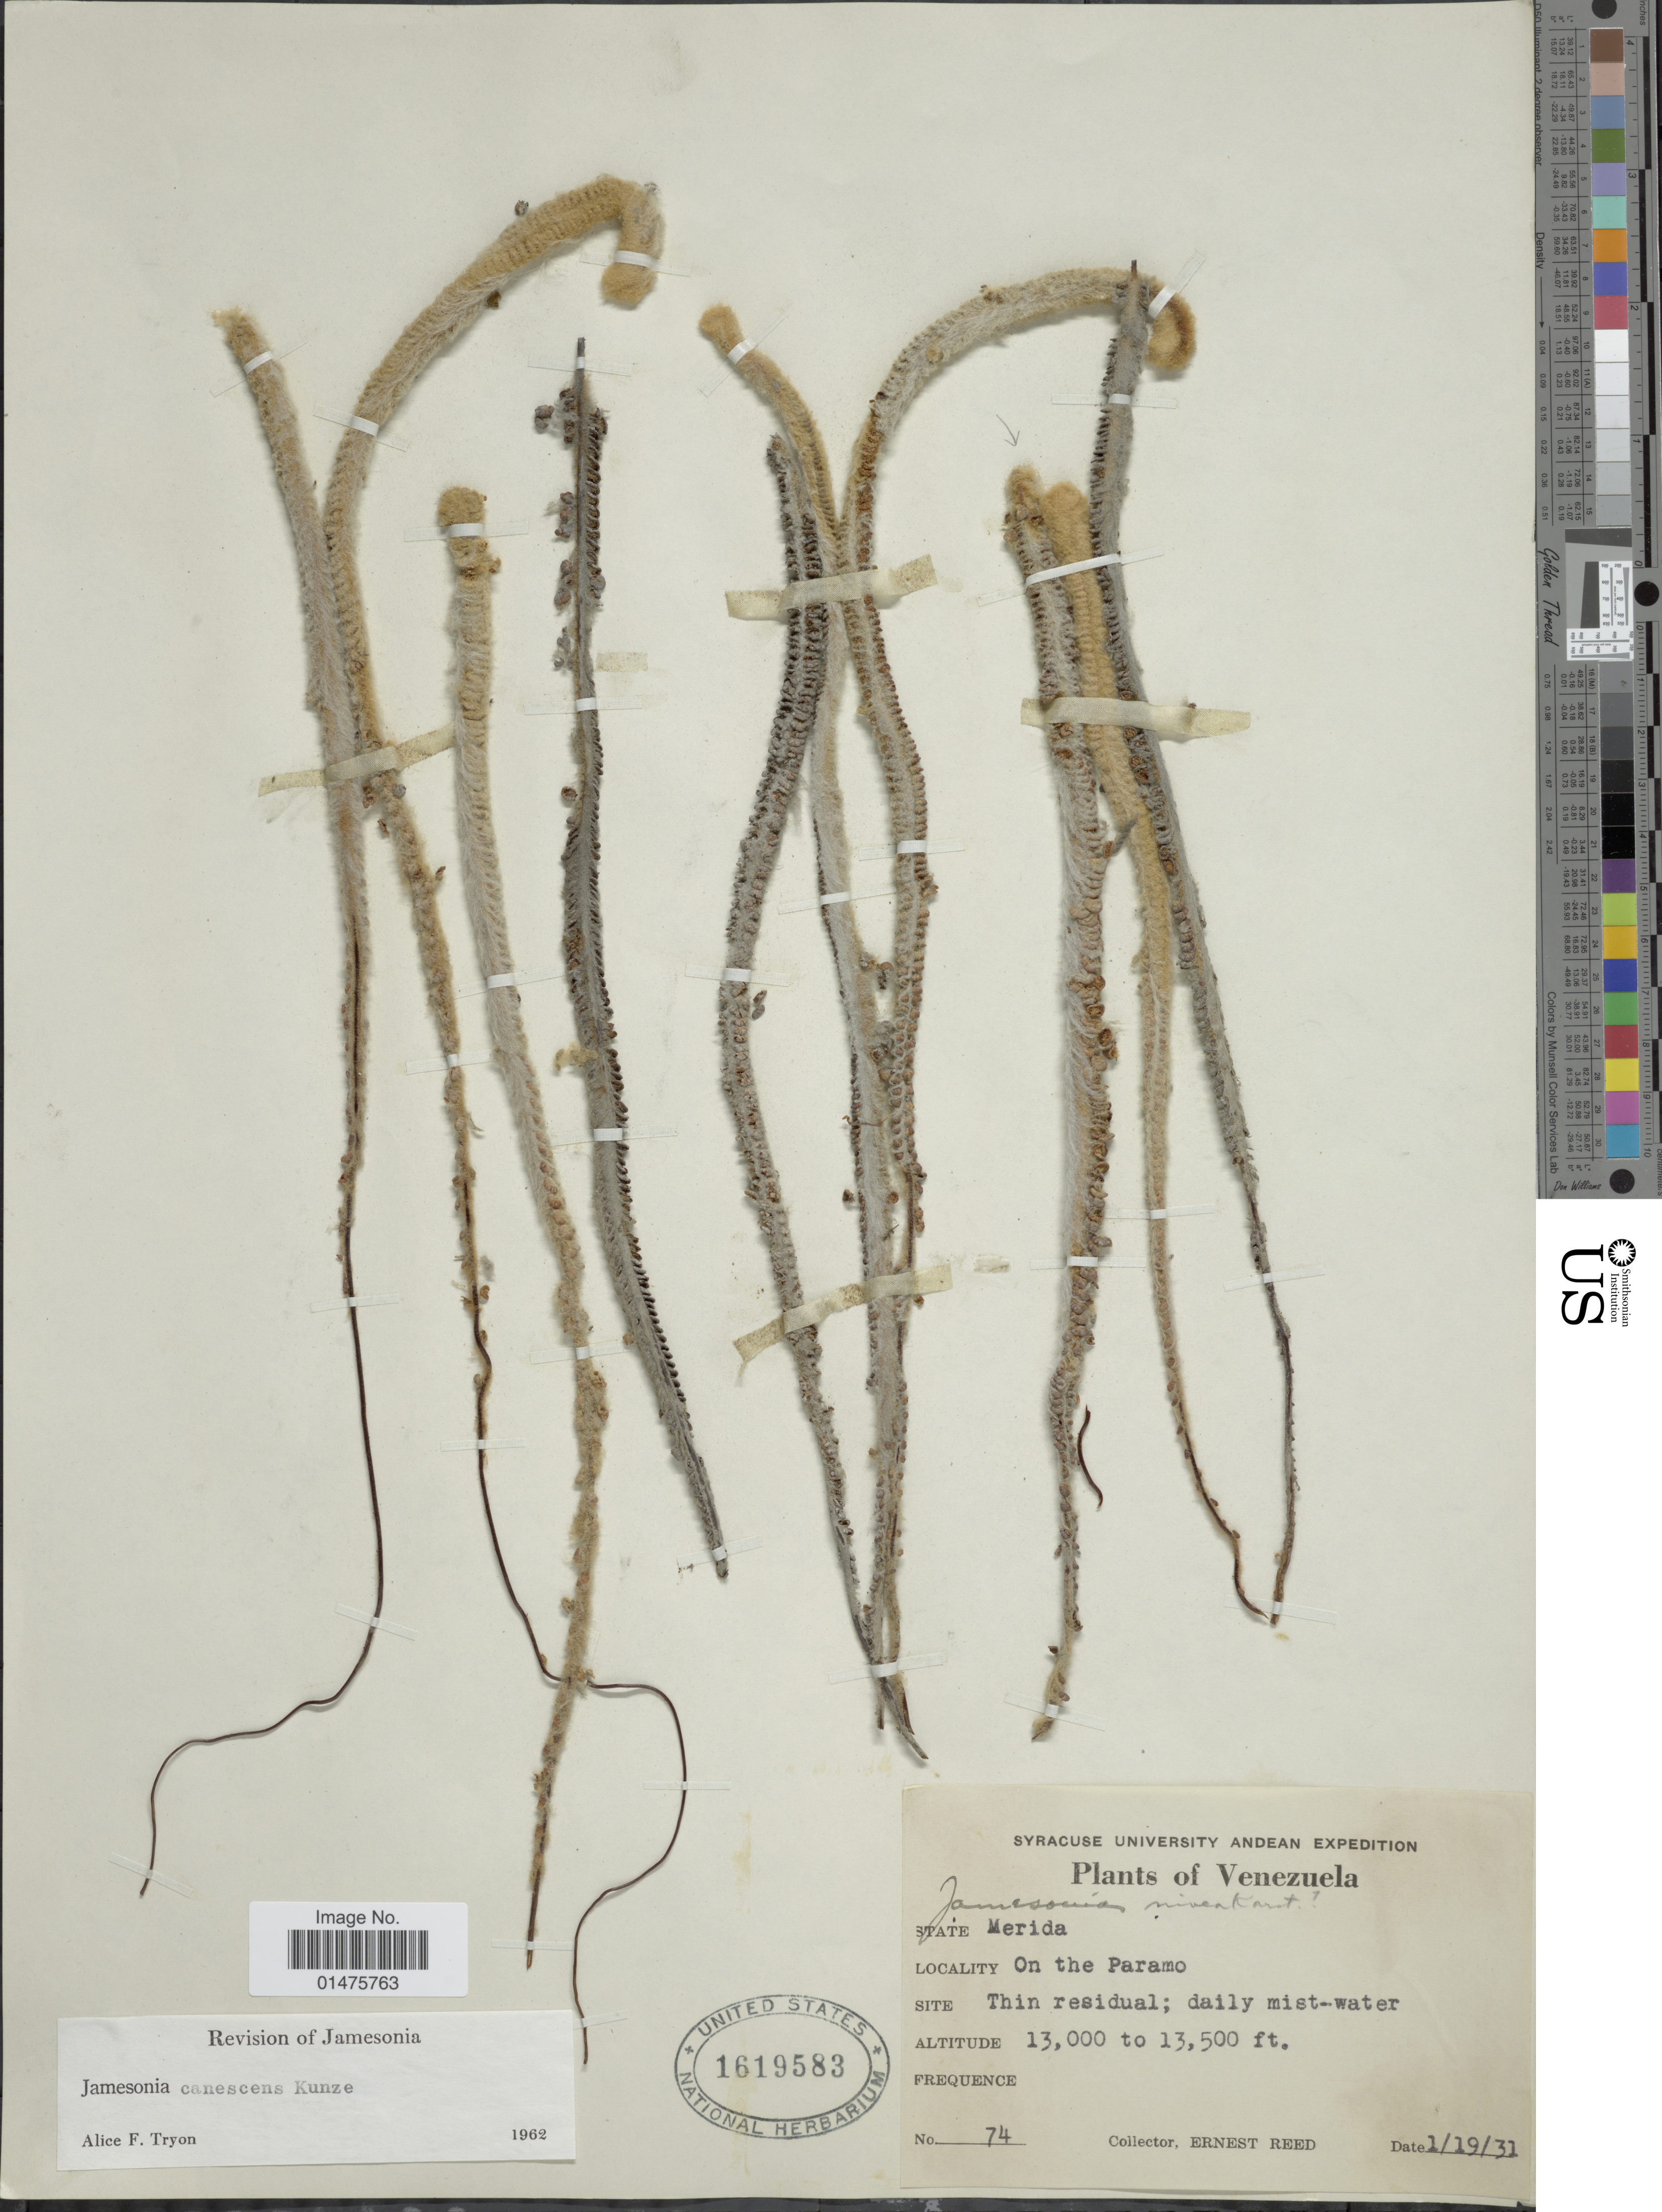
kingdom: Plantae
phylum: Tracheophyta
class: Polypodiopsida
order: Polypodiales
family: Pteridaceae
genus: Jamesonia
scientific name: Jamesonia canescens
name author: Kunze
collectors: E. Reed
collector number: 74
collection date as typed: Transcribed d/m/y: 19/1/31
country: Venezuela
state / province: Mérida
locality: On the Paramo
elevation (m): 3962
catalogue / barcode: US 1619583